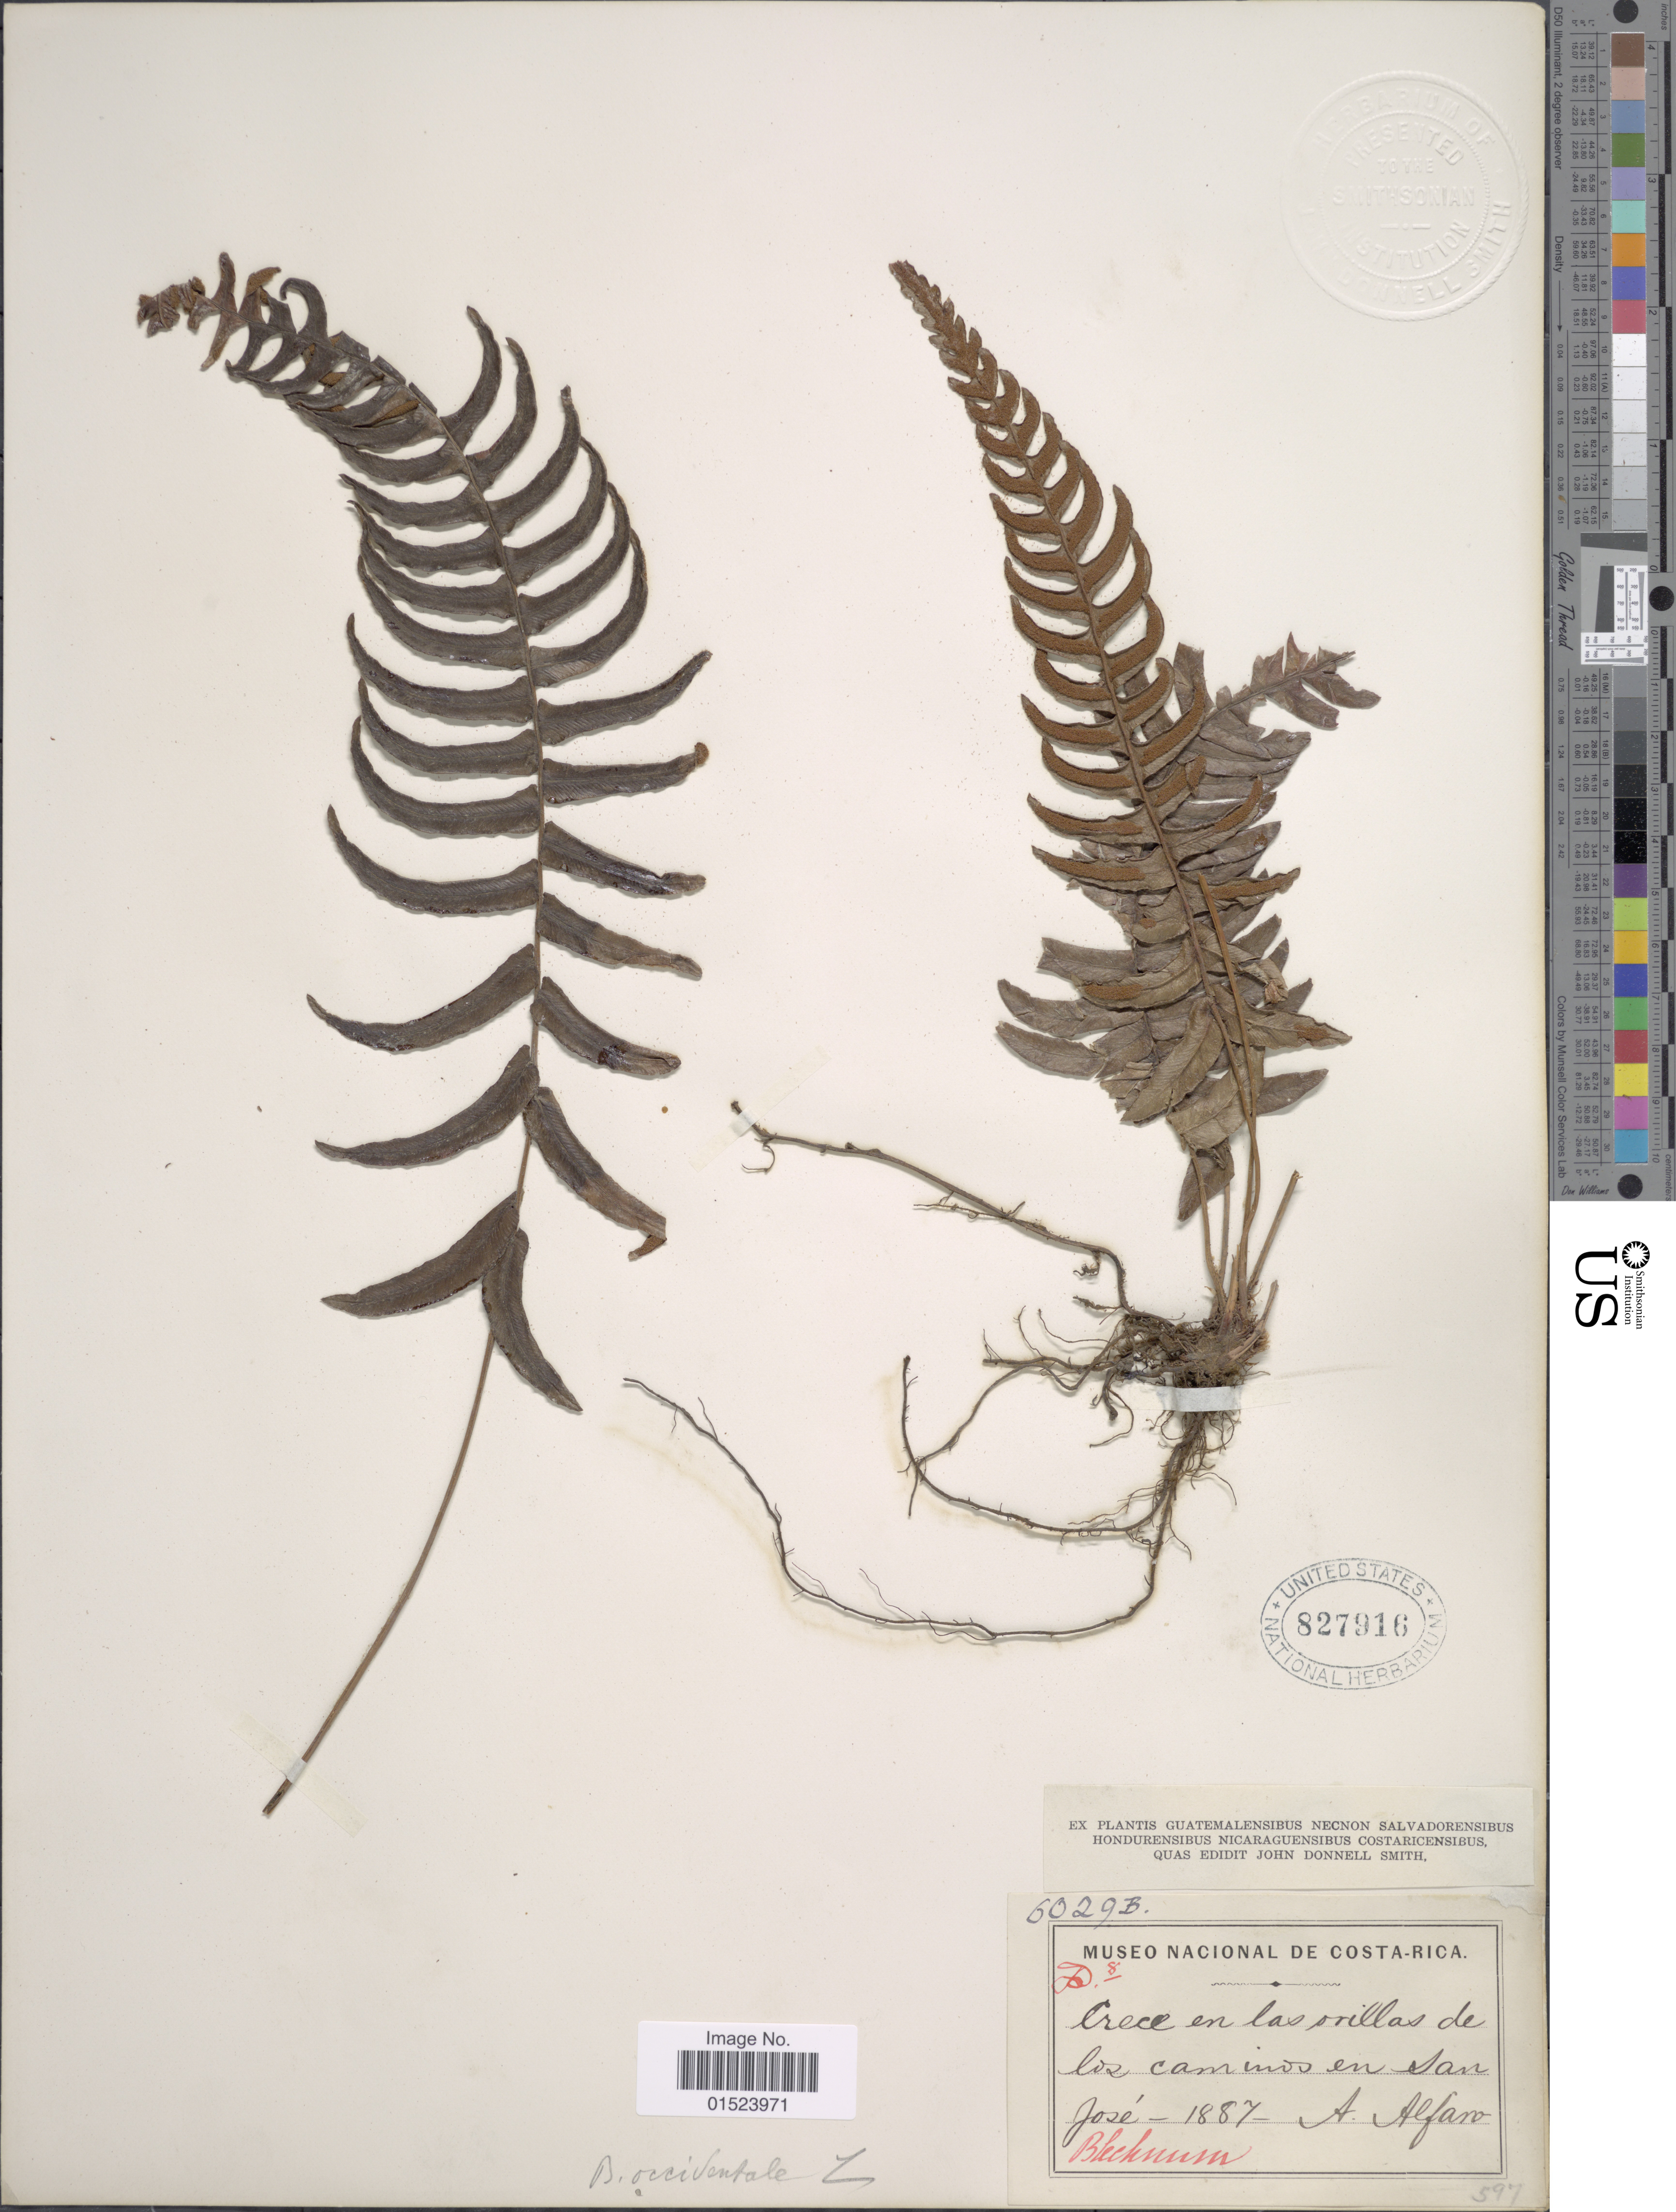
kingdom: Plantae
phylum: Tracheophyta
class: Polypodiopsida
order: Polypodiales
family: Blechnaceae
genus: Blechnum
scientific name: Blechnum glandulosum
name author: Link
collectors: A. Alfaro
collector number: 6029B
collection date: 1887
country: Costa Rica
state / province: San José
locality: Los caminos en San José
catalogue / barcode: US 827916